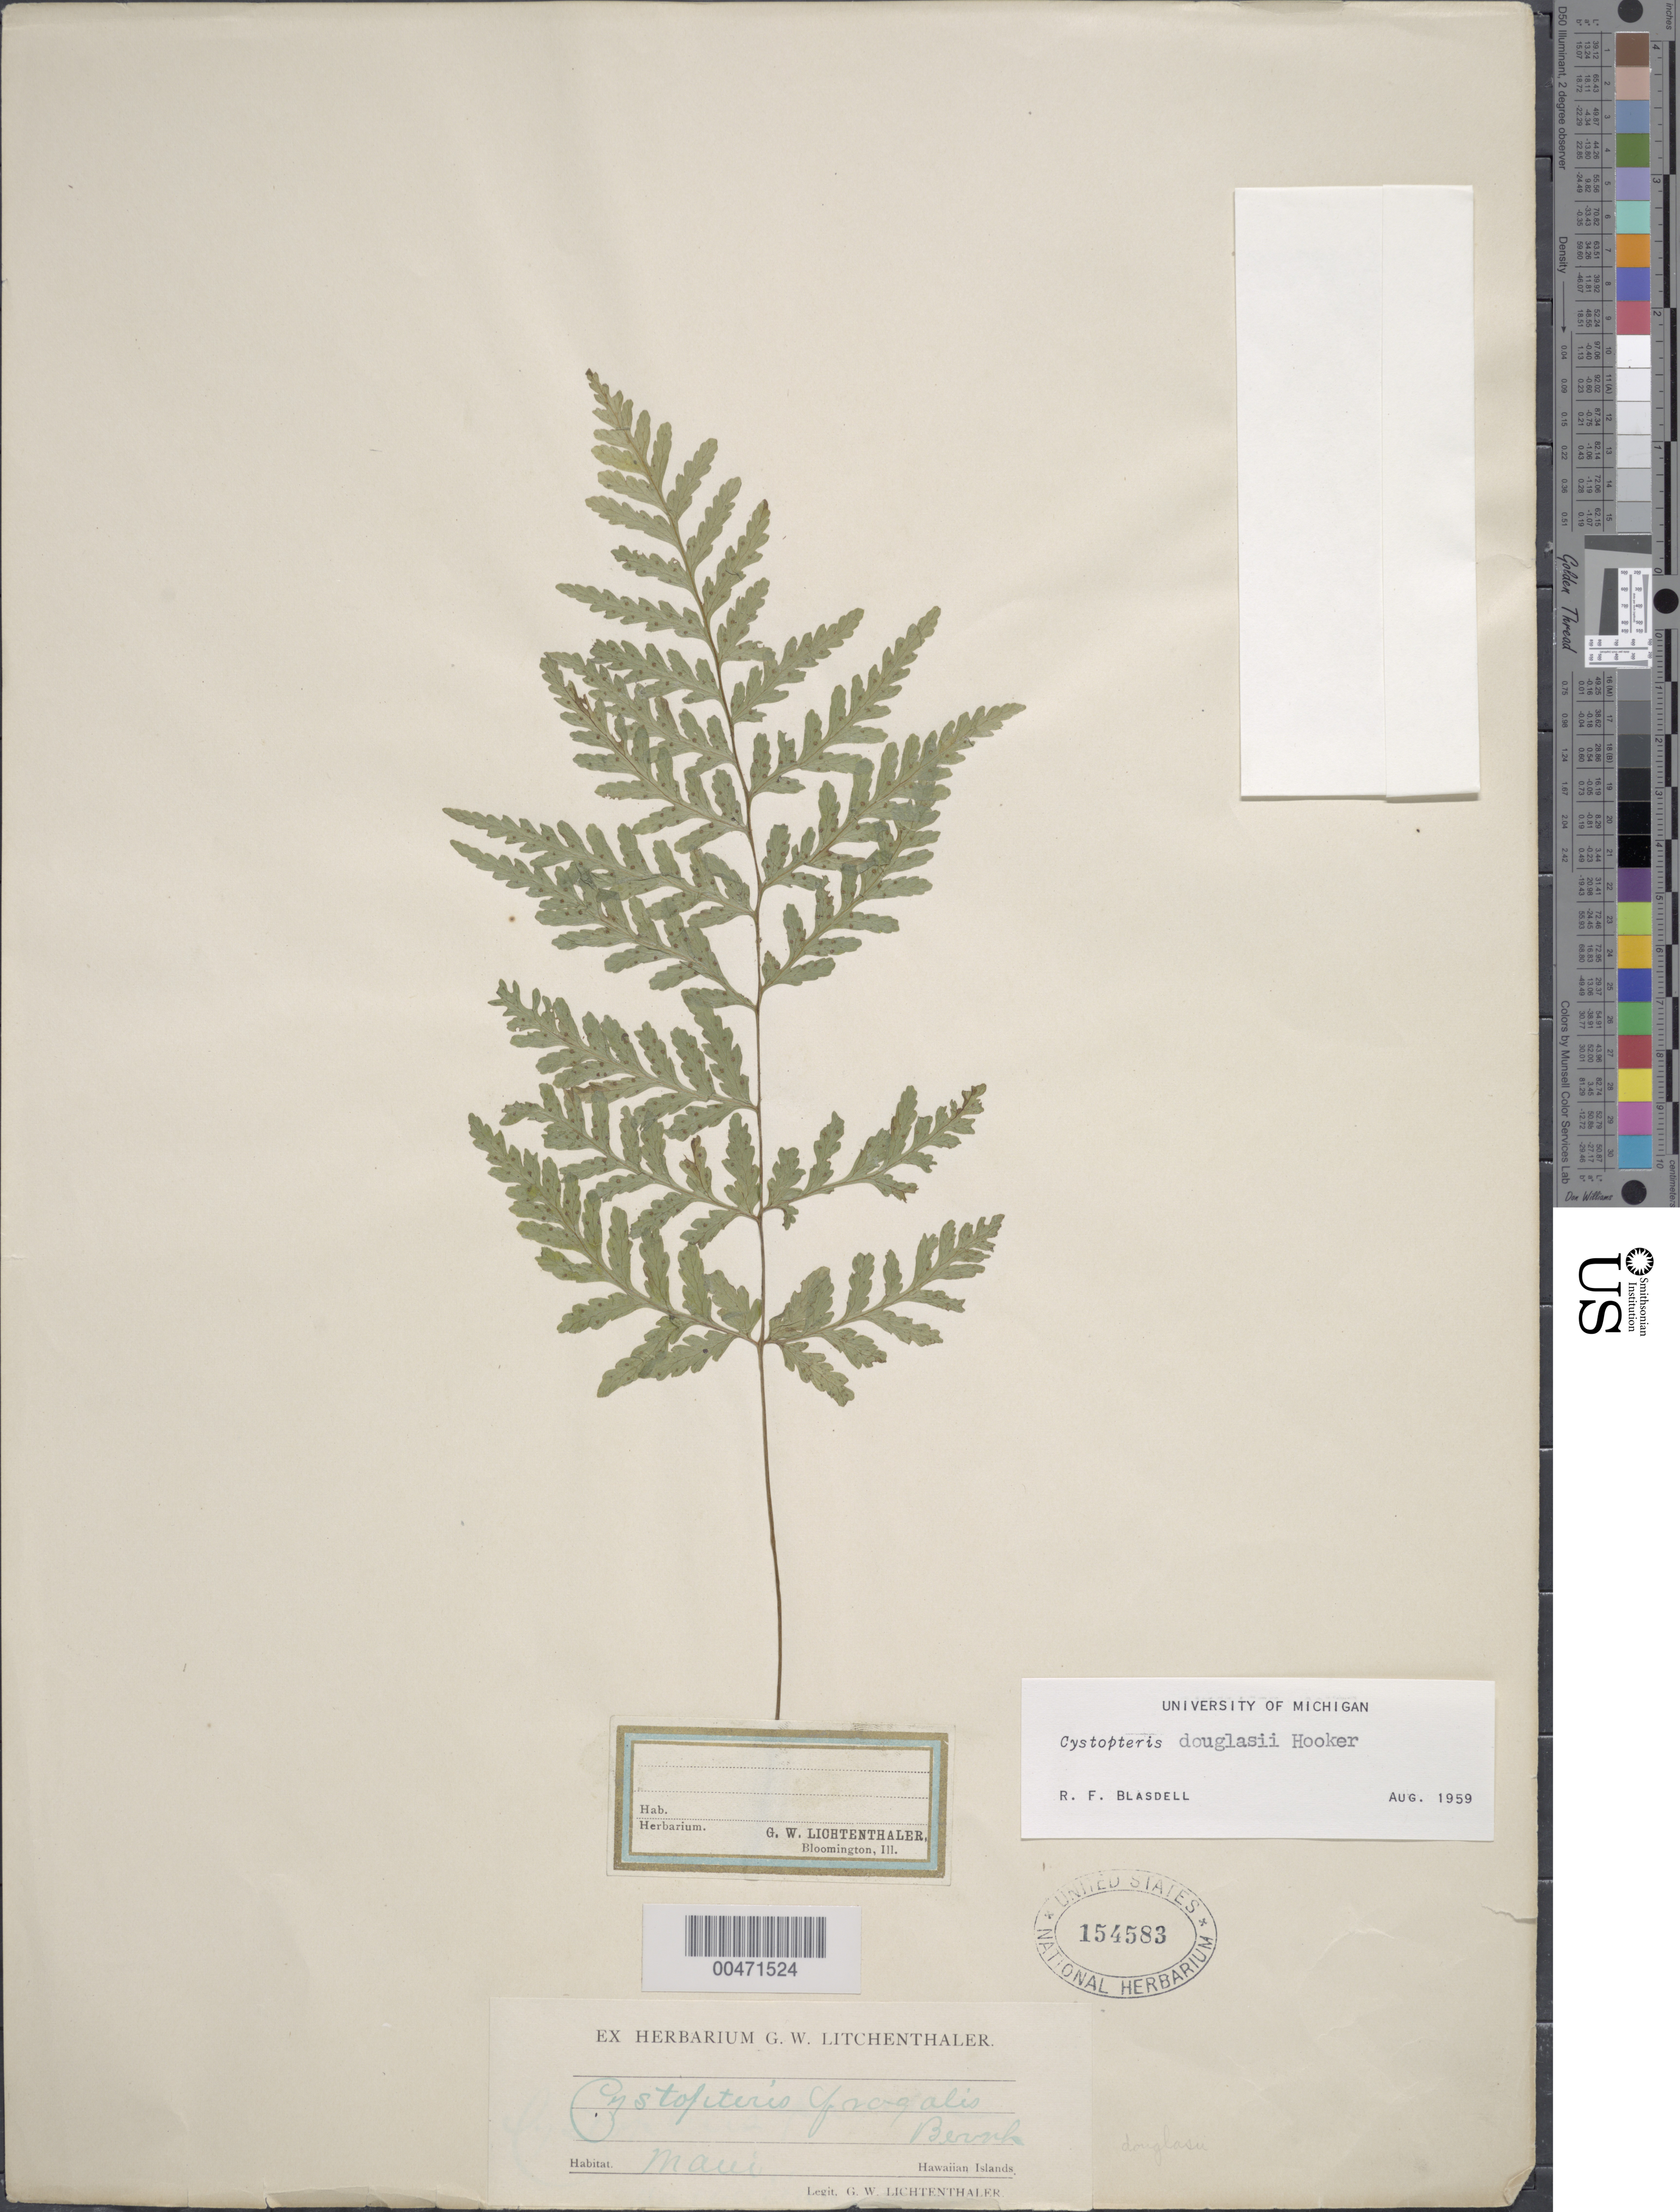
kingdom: Plantae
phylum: Tracheophyta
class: Polypodiopsida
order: Polypodiales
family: Cystopteridaceae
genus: Cystopteris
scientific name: Cystopteris douglasii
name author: Hook.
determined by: Blasdell, R. F.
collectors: G. Lichtenthaler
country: United States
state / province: Hawaii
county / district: Maui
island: Maui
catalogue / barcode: US 154583